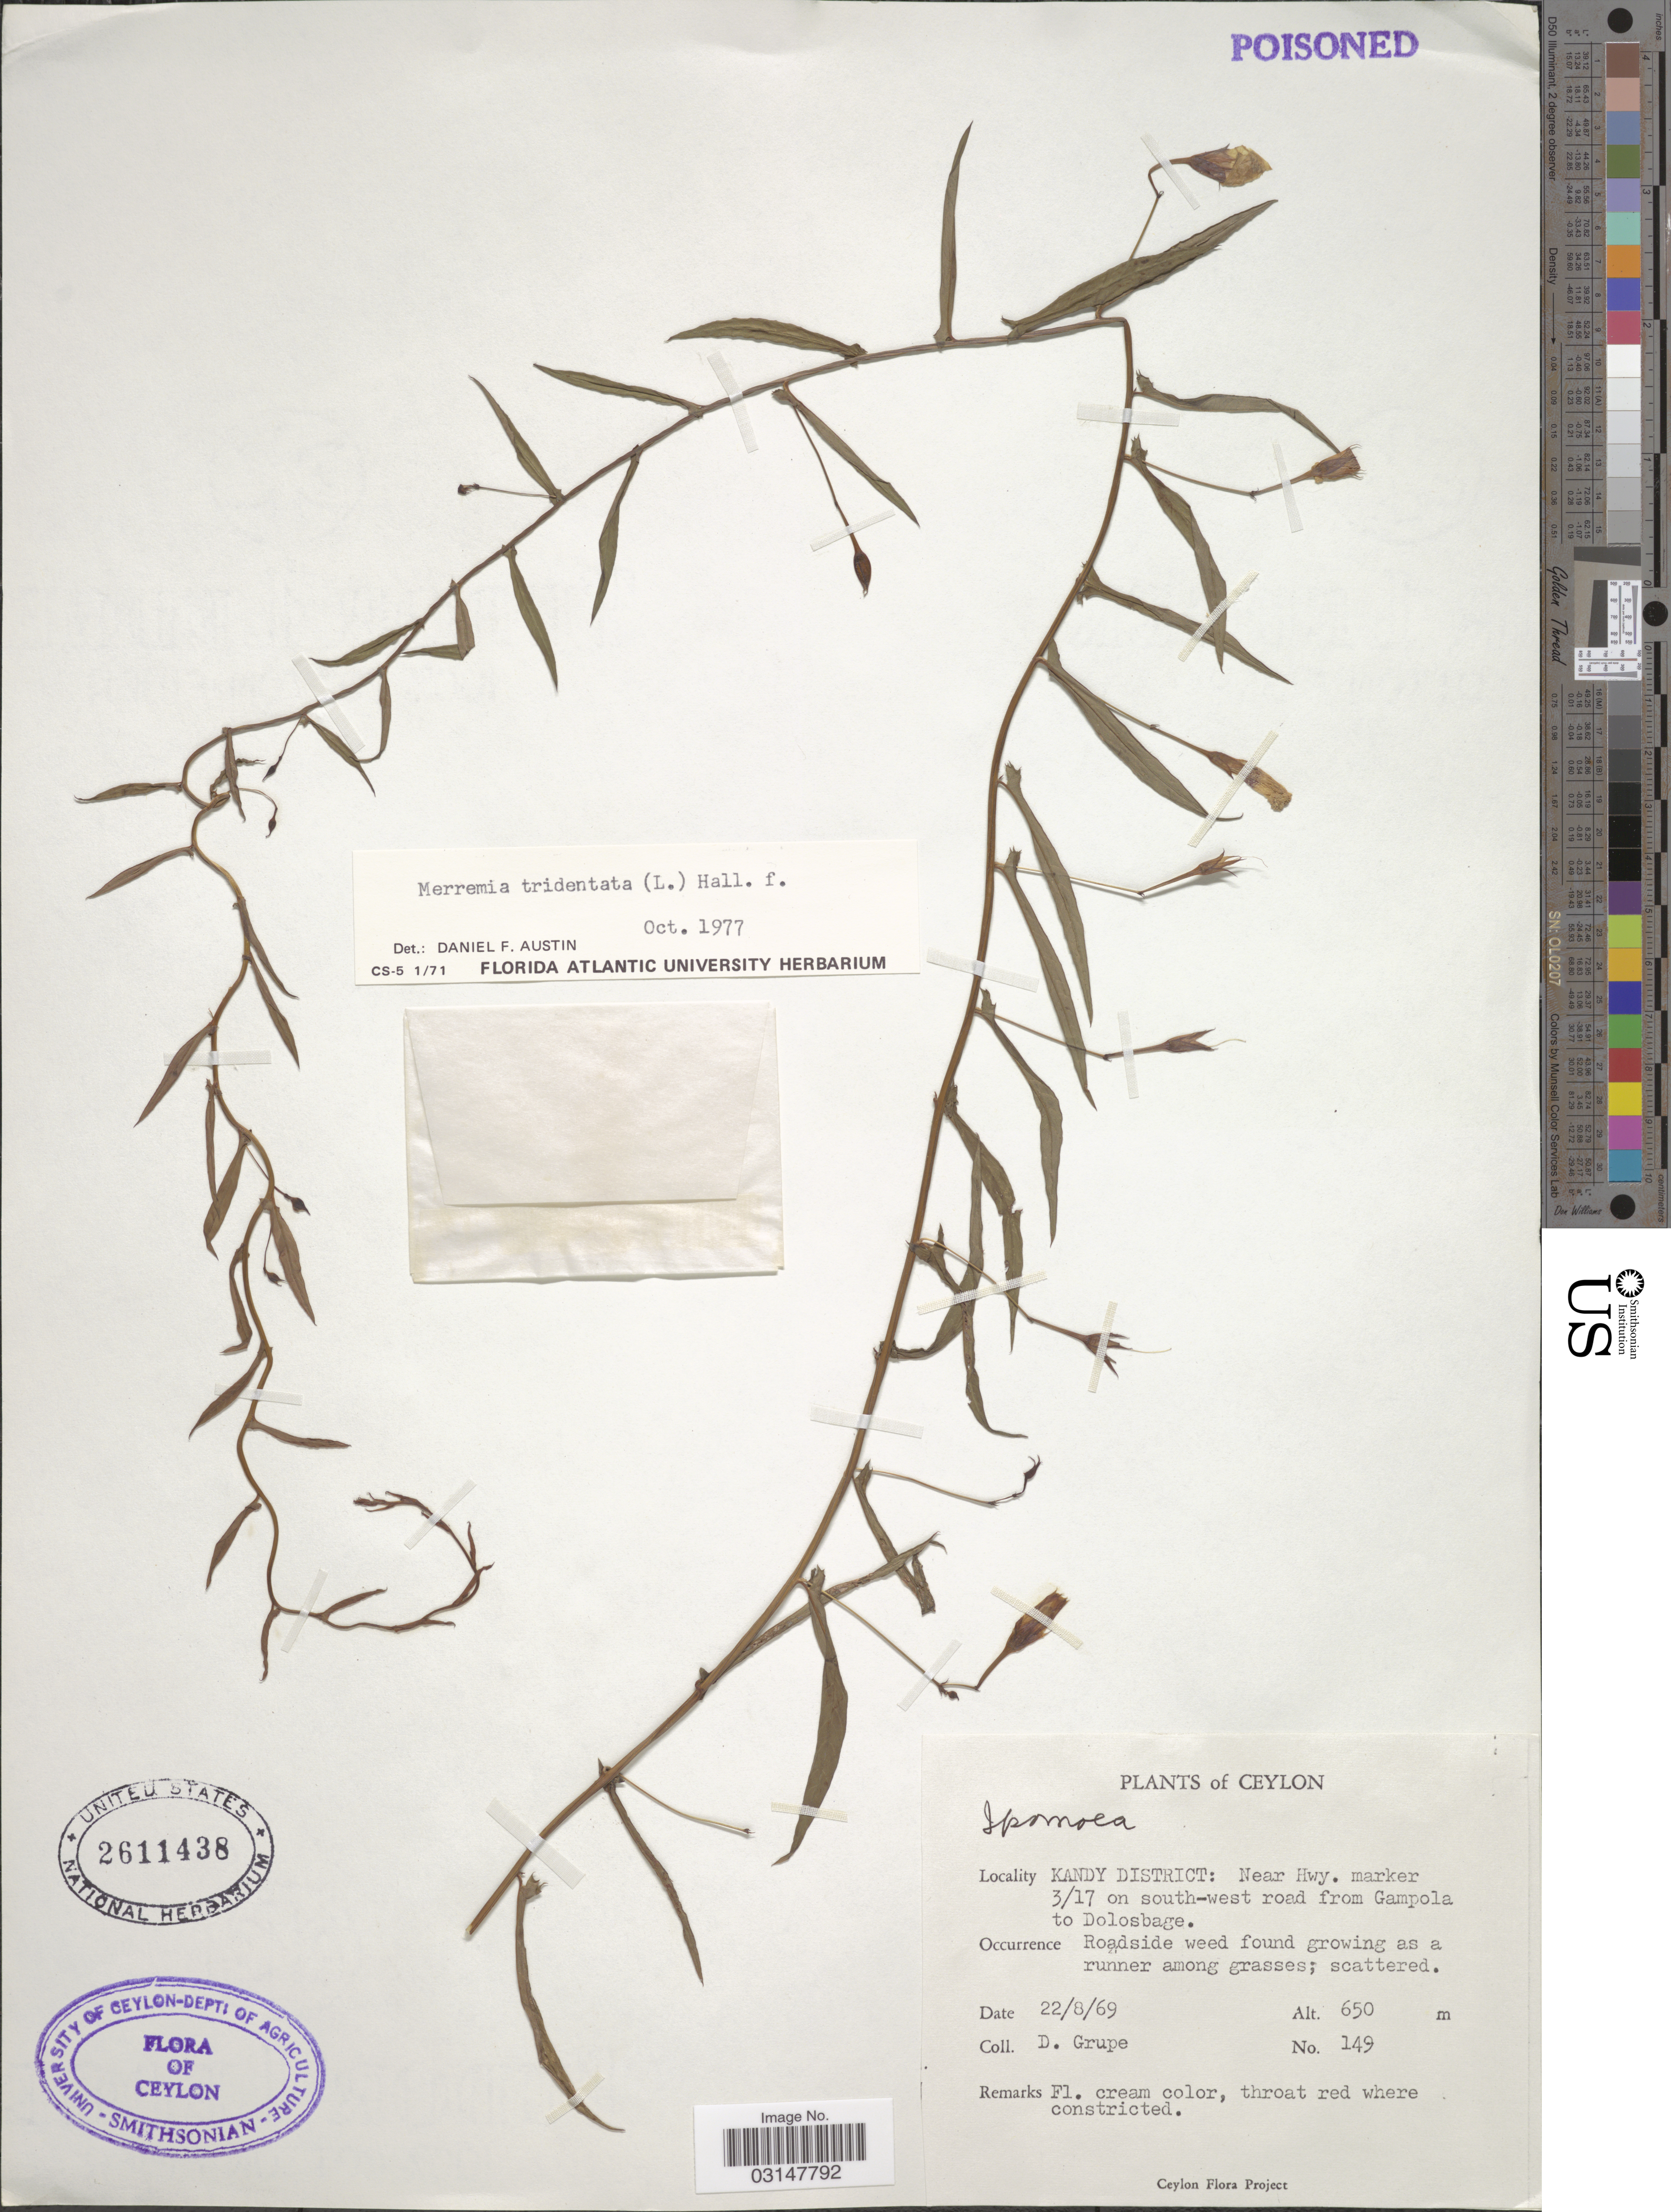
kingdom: Plantae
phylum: Tracheophyta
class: Magnoliopsida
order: Solanales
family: Convolvulaceae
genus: Xenostegia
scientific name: Xenostegia tridentata subsp. hastata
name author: (Ooststr.) Parmar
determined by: Strong, Mark T., (BOT), Smithsonian Institution - National Museum of Natural History (UNITED STATES)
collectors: D. Grupe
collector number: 149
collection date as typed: Transcribed d/m/y: 22/8/69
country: Sri Lanka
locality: Ceylon. Kandy District: Near Hwy. marker 3/17 on south-west road from Gampola to Dolosbage.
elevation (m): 650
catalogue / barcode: US 2611438